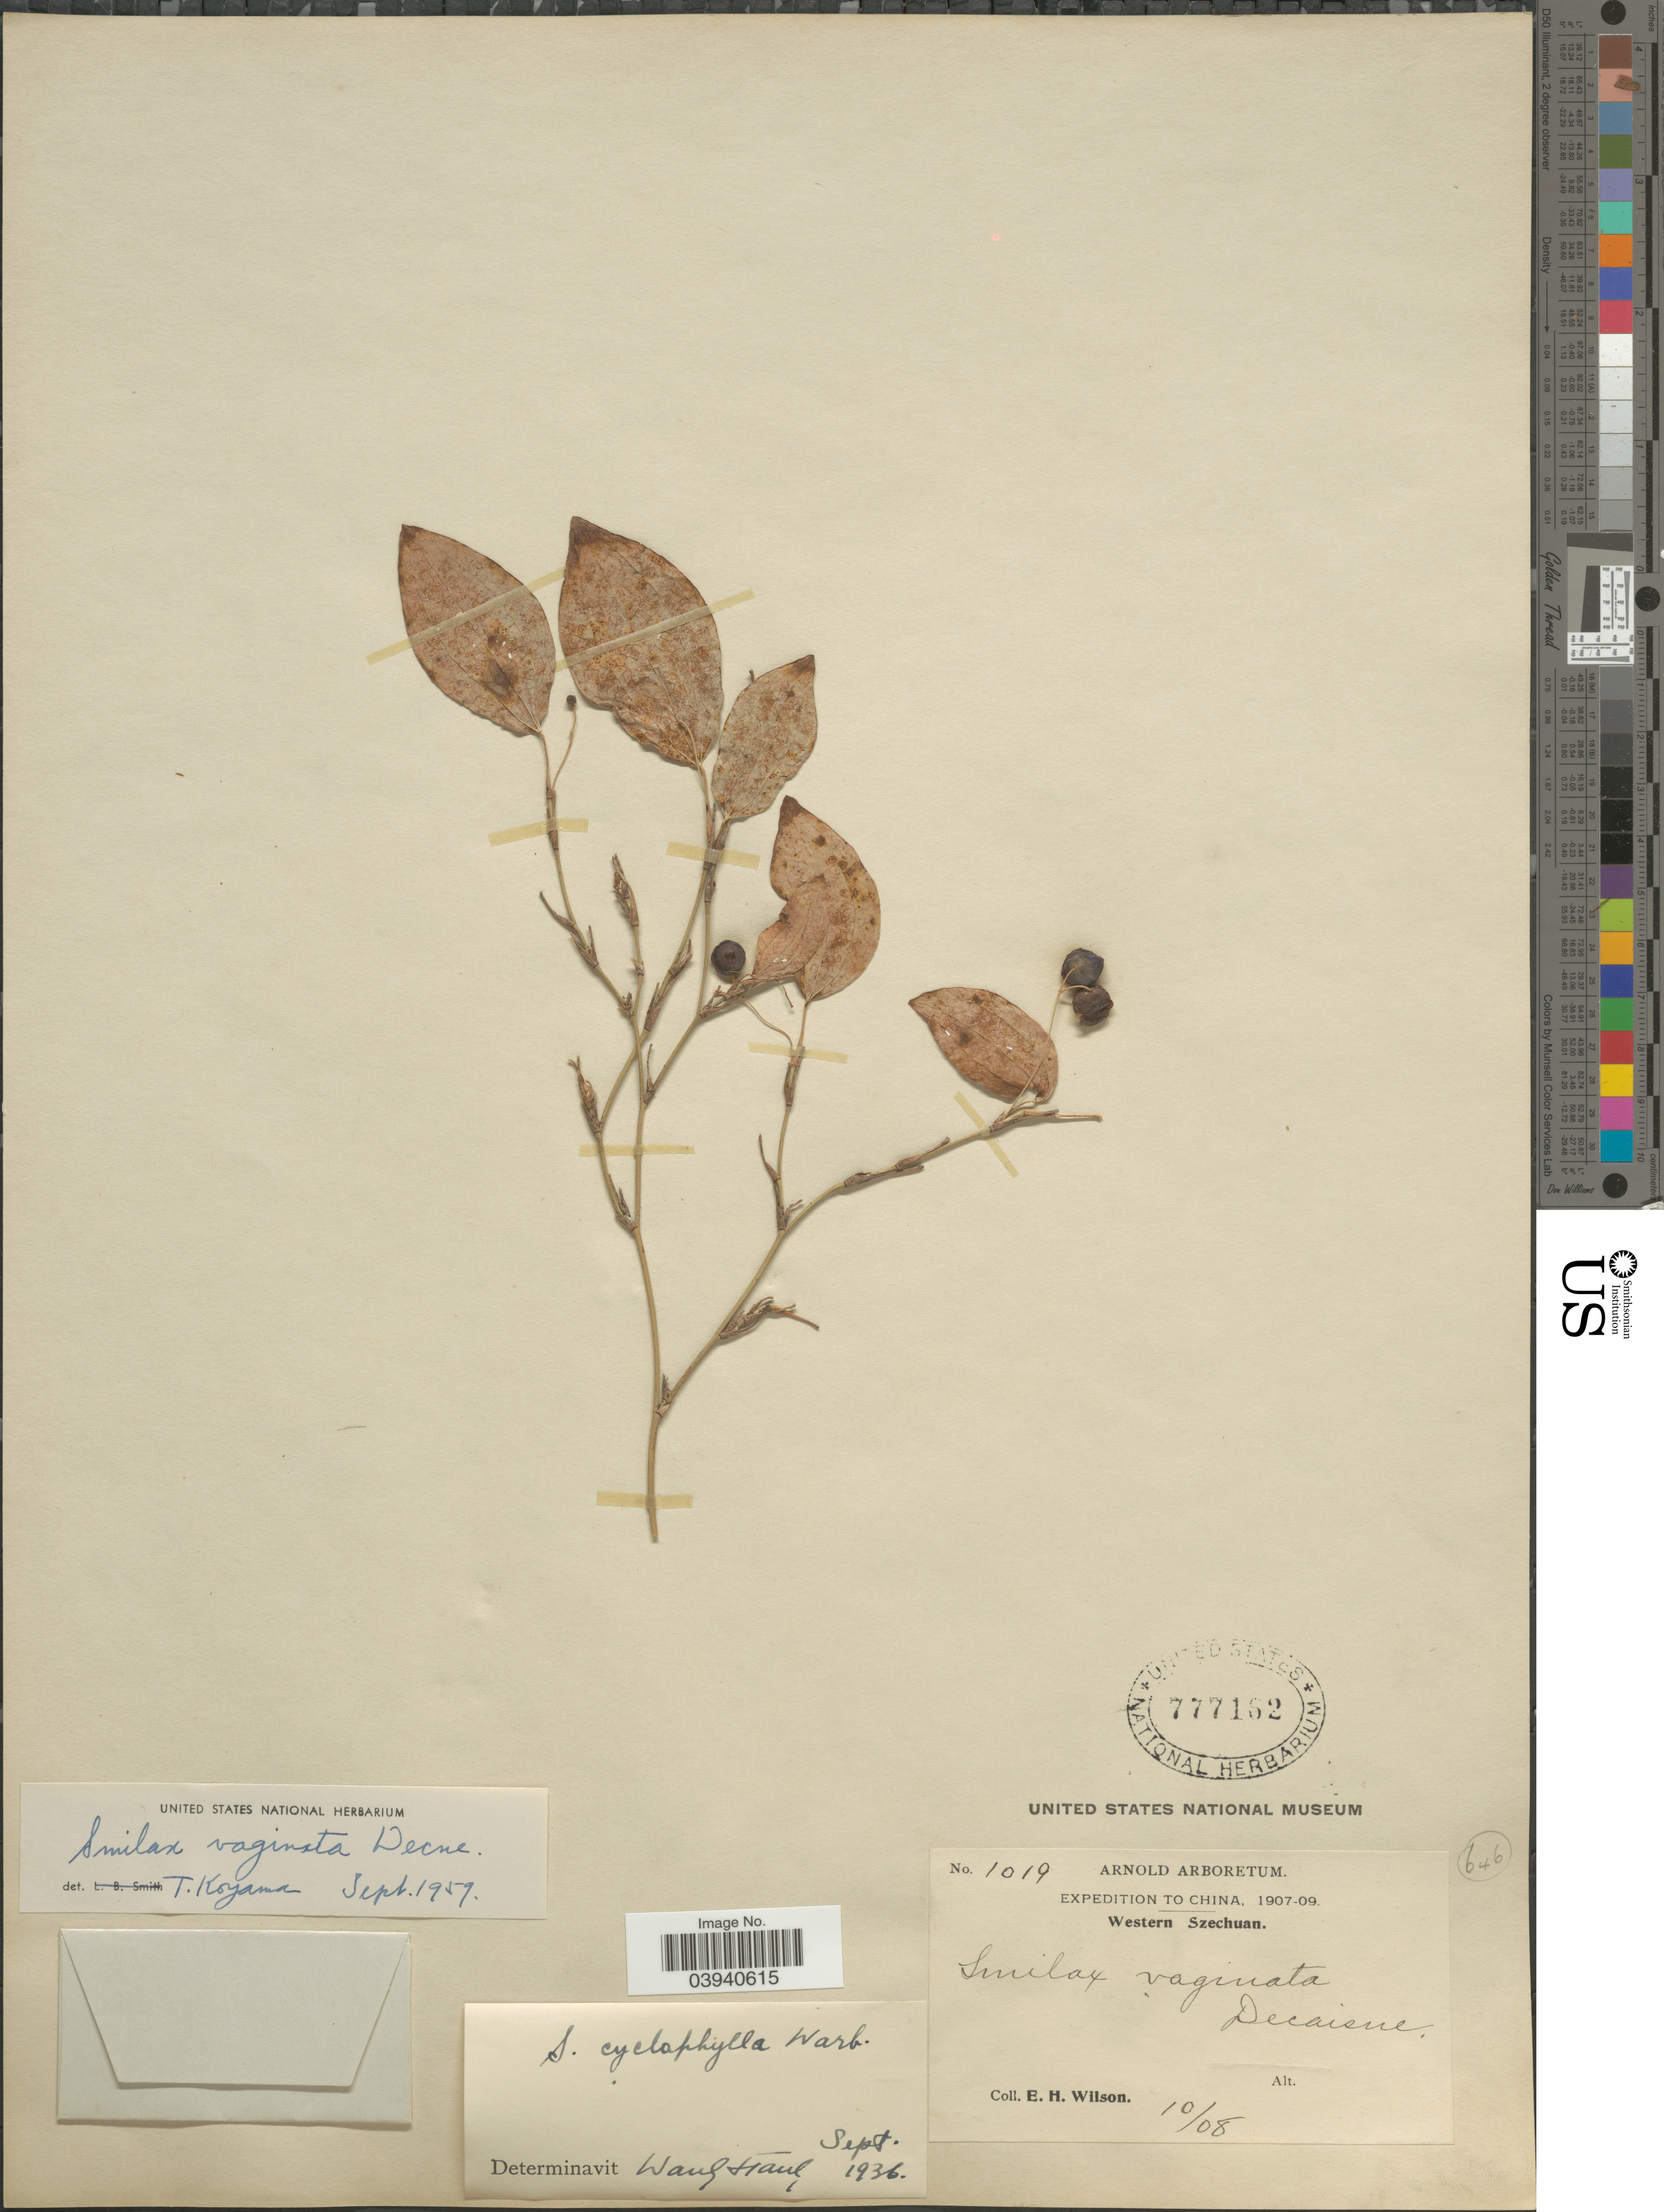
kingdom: Plantae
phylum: Tracheophyta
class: Liliopsida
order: Liliales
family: Smilacaceae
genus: Smilax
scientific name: Smilax cyclophylla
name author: Warb.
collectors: E. Wilson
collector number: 1019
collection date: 1908-10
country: China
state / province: Sichuan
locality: Western Szechuan.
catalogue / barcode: US 777162